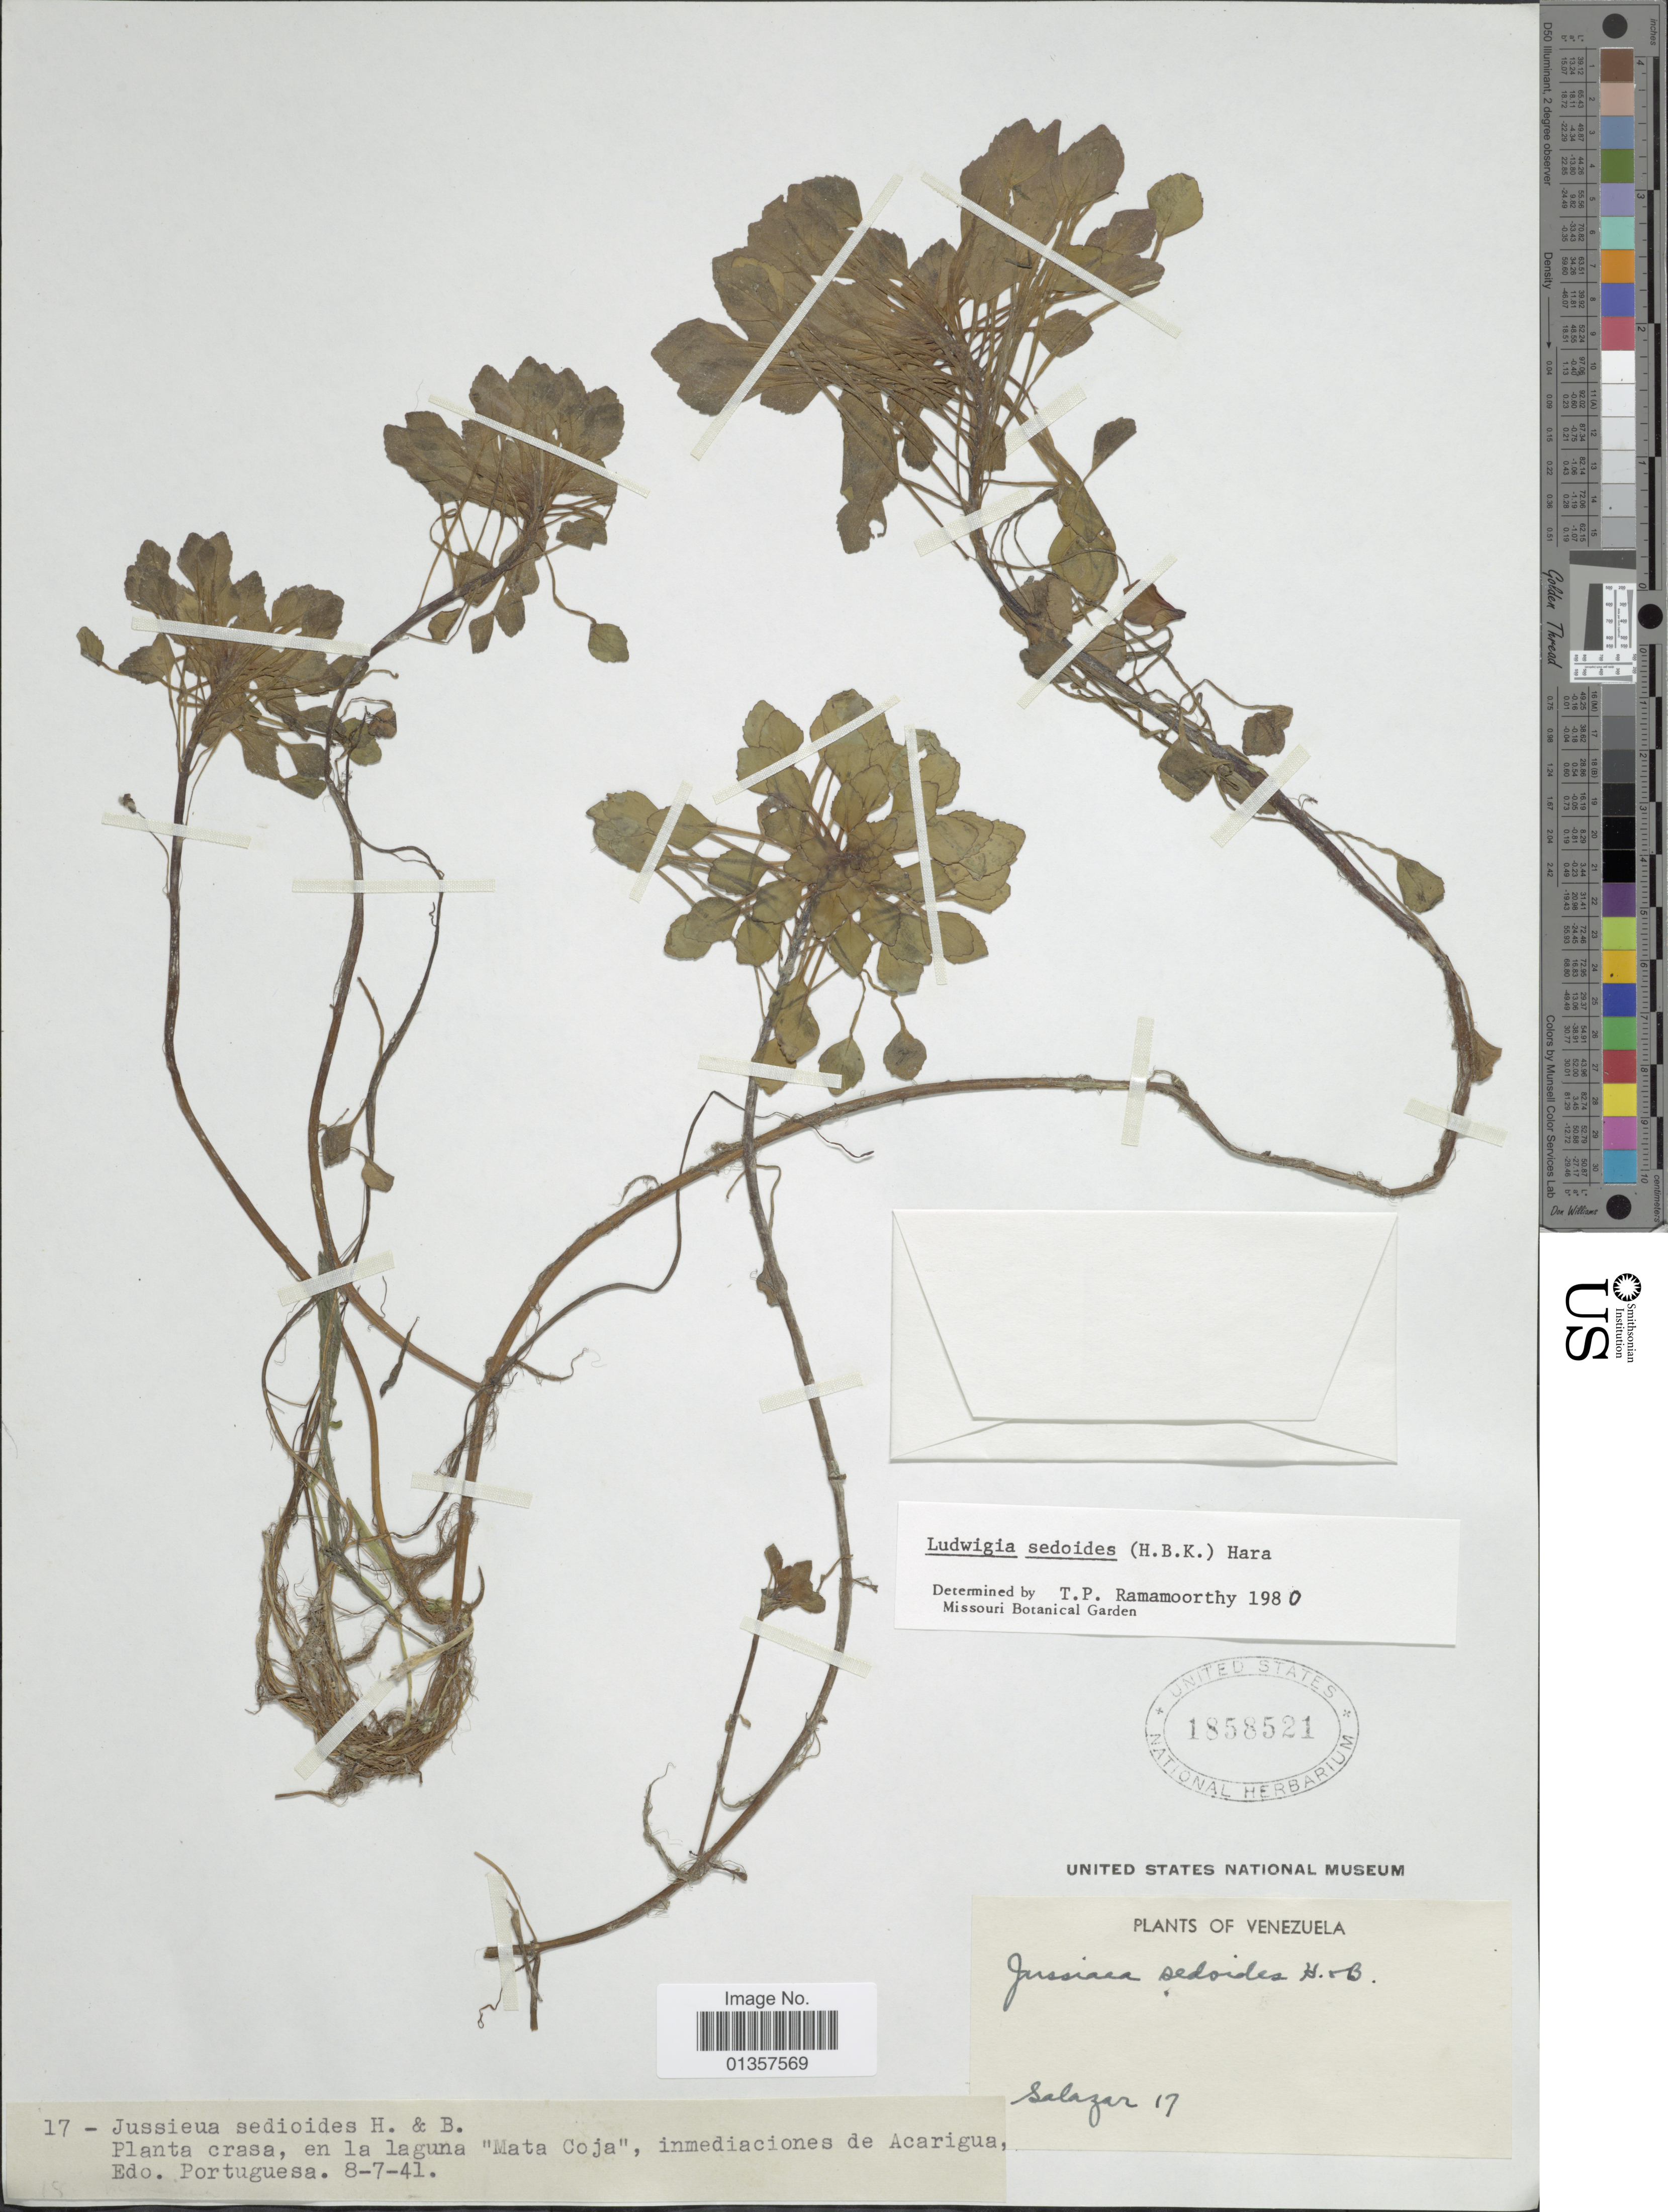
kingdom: Plantae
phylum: Tracheophyta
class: Magnoliopsida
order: Myrtales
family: Onagraceae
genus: Ludwigia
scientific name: Ludwigia sedoides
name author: (Humb. & Bonpl.) H. Hara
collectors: -. Salazar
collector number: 17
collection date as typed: Transcribed d/m/y: 8/7/41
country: Venezuela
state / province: Portuguesa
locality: En la laguna "Mata Coja", inmediaciones de Acarigua, Edo. Portuguesa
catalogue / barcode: US 1858521